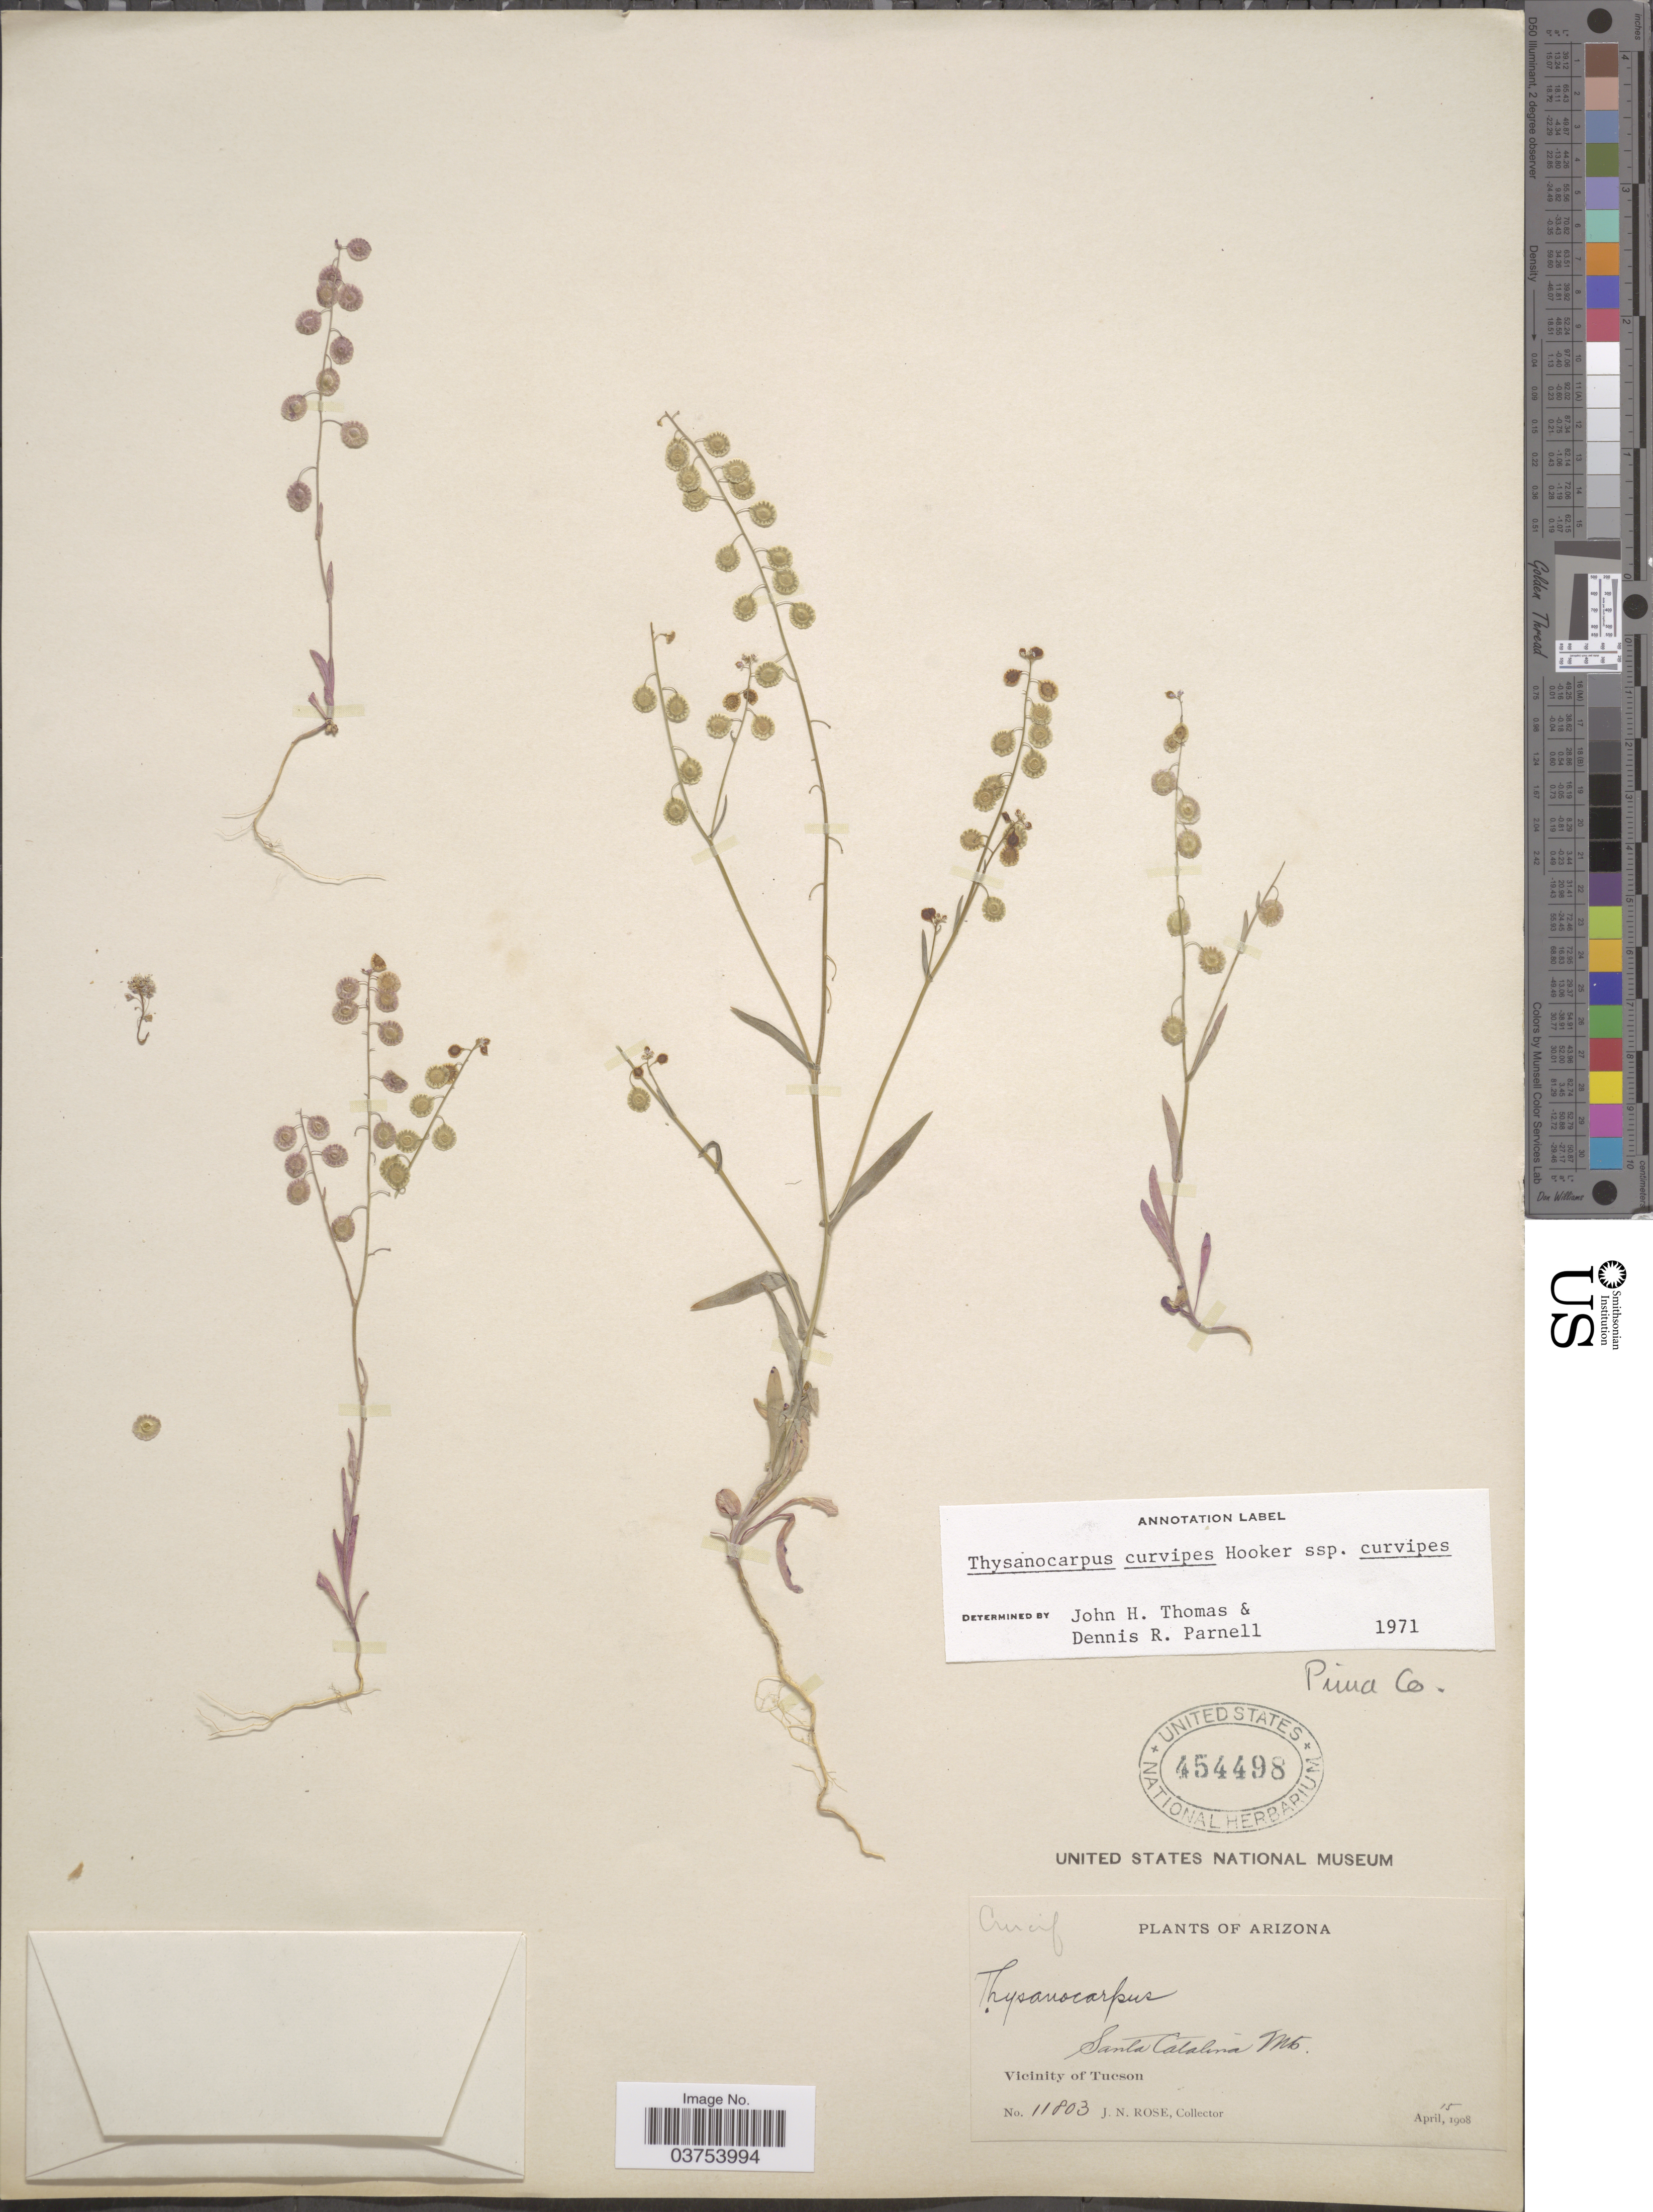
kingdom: Plantae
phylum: Tracheophyta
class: Magnoliopsida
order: Brassicales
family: Brassicaceae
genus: Thysanocarpus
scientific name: Thysanocarpus curvipes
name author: Hook.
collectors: J. N. Rose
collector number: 11803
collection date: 1908-04-15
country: United States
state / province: Arizona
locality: Pima Co. Santa Catalina Mts. Vicinity of Tucson.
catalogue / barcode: US 454498